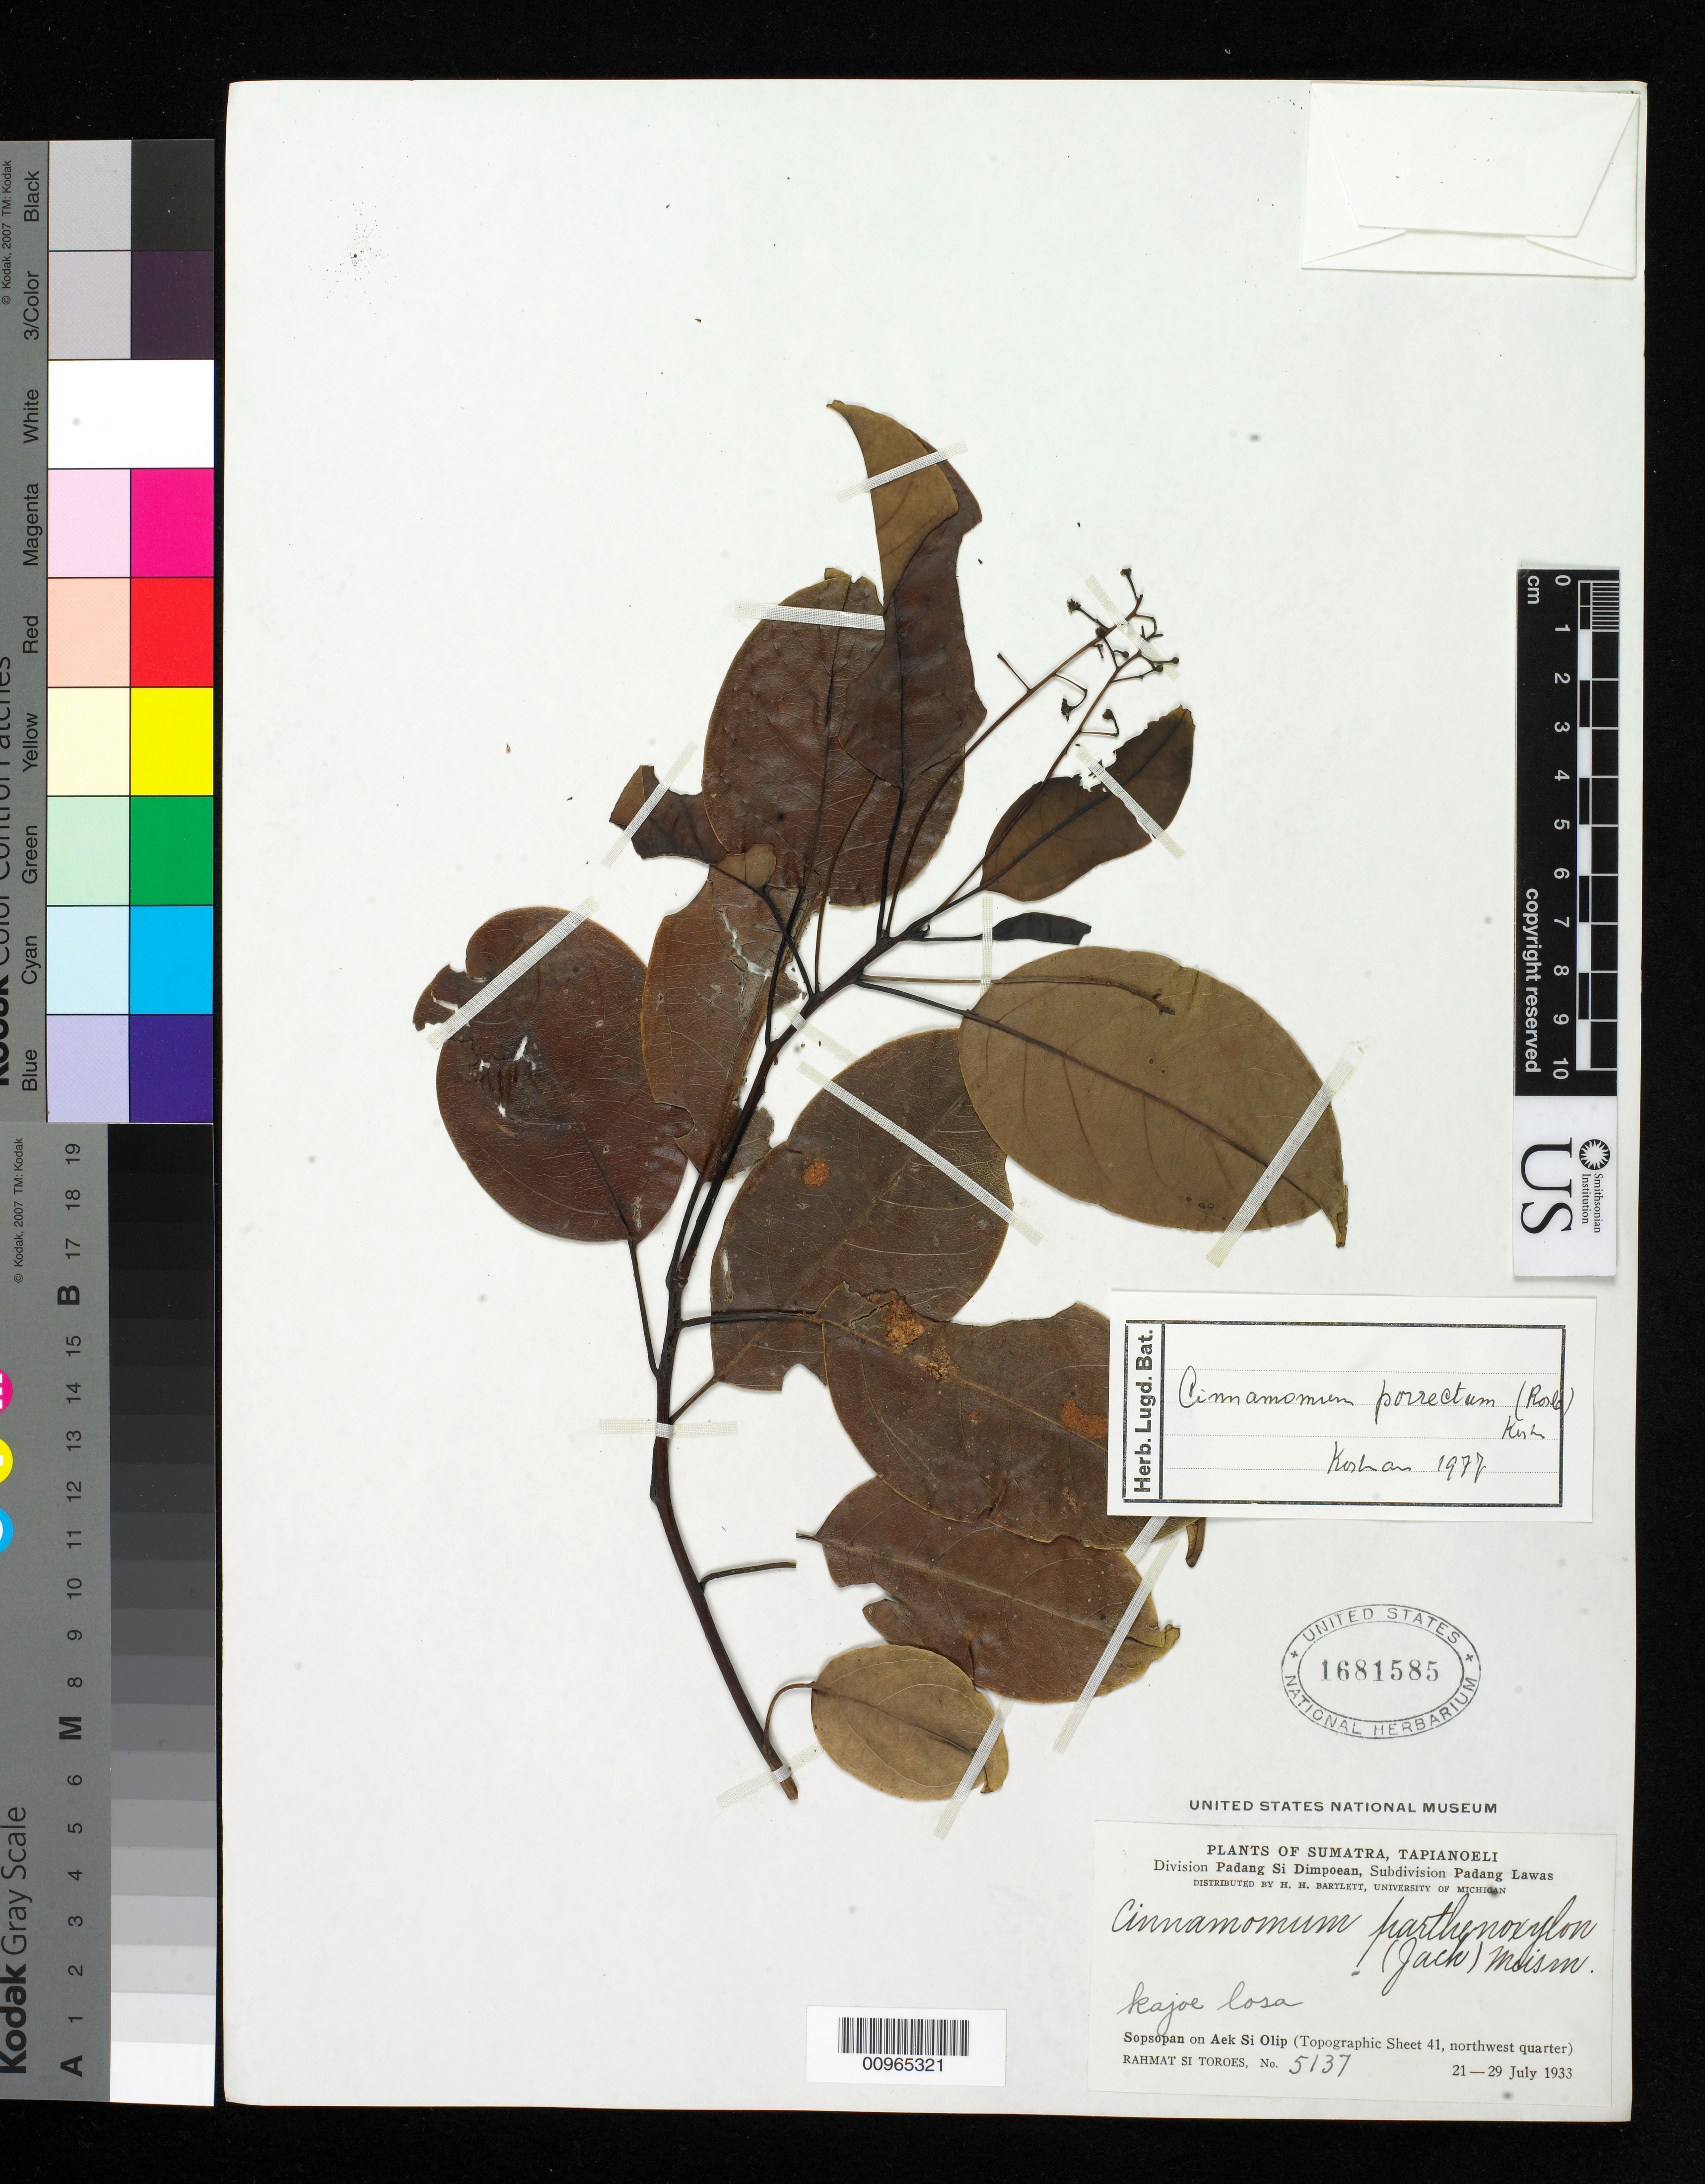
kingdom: Plantae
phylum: Tracheophyta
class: Magnoliopsida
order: Laurales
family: Lauraceae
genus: Cinnamomum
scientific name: Cinnamomum porrectum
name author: (Roxb.) Kosterm.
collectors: Rahmat Si Boeea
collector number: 5137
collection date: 1933-07-21/1933-07-29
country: Indonesia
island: Sumatra I.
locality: (Tapianoeli) Sopsopan, on the Aek Si Olip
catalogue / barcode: US 1681585